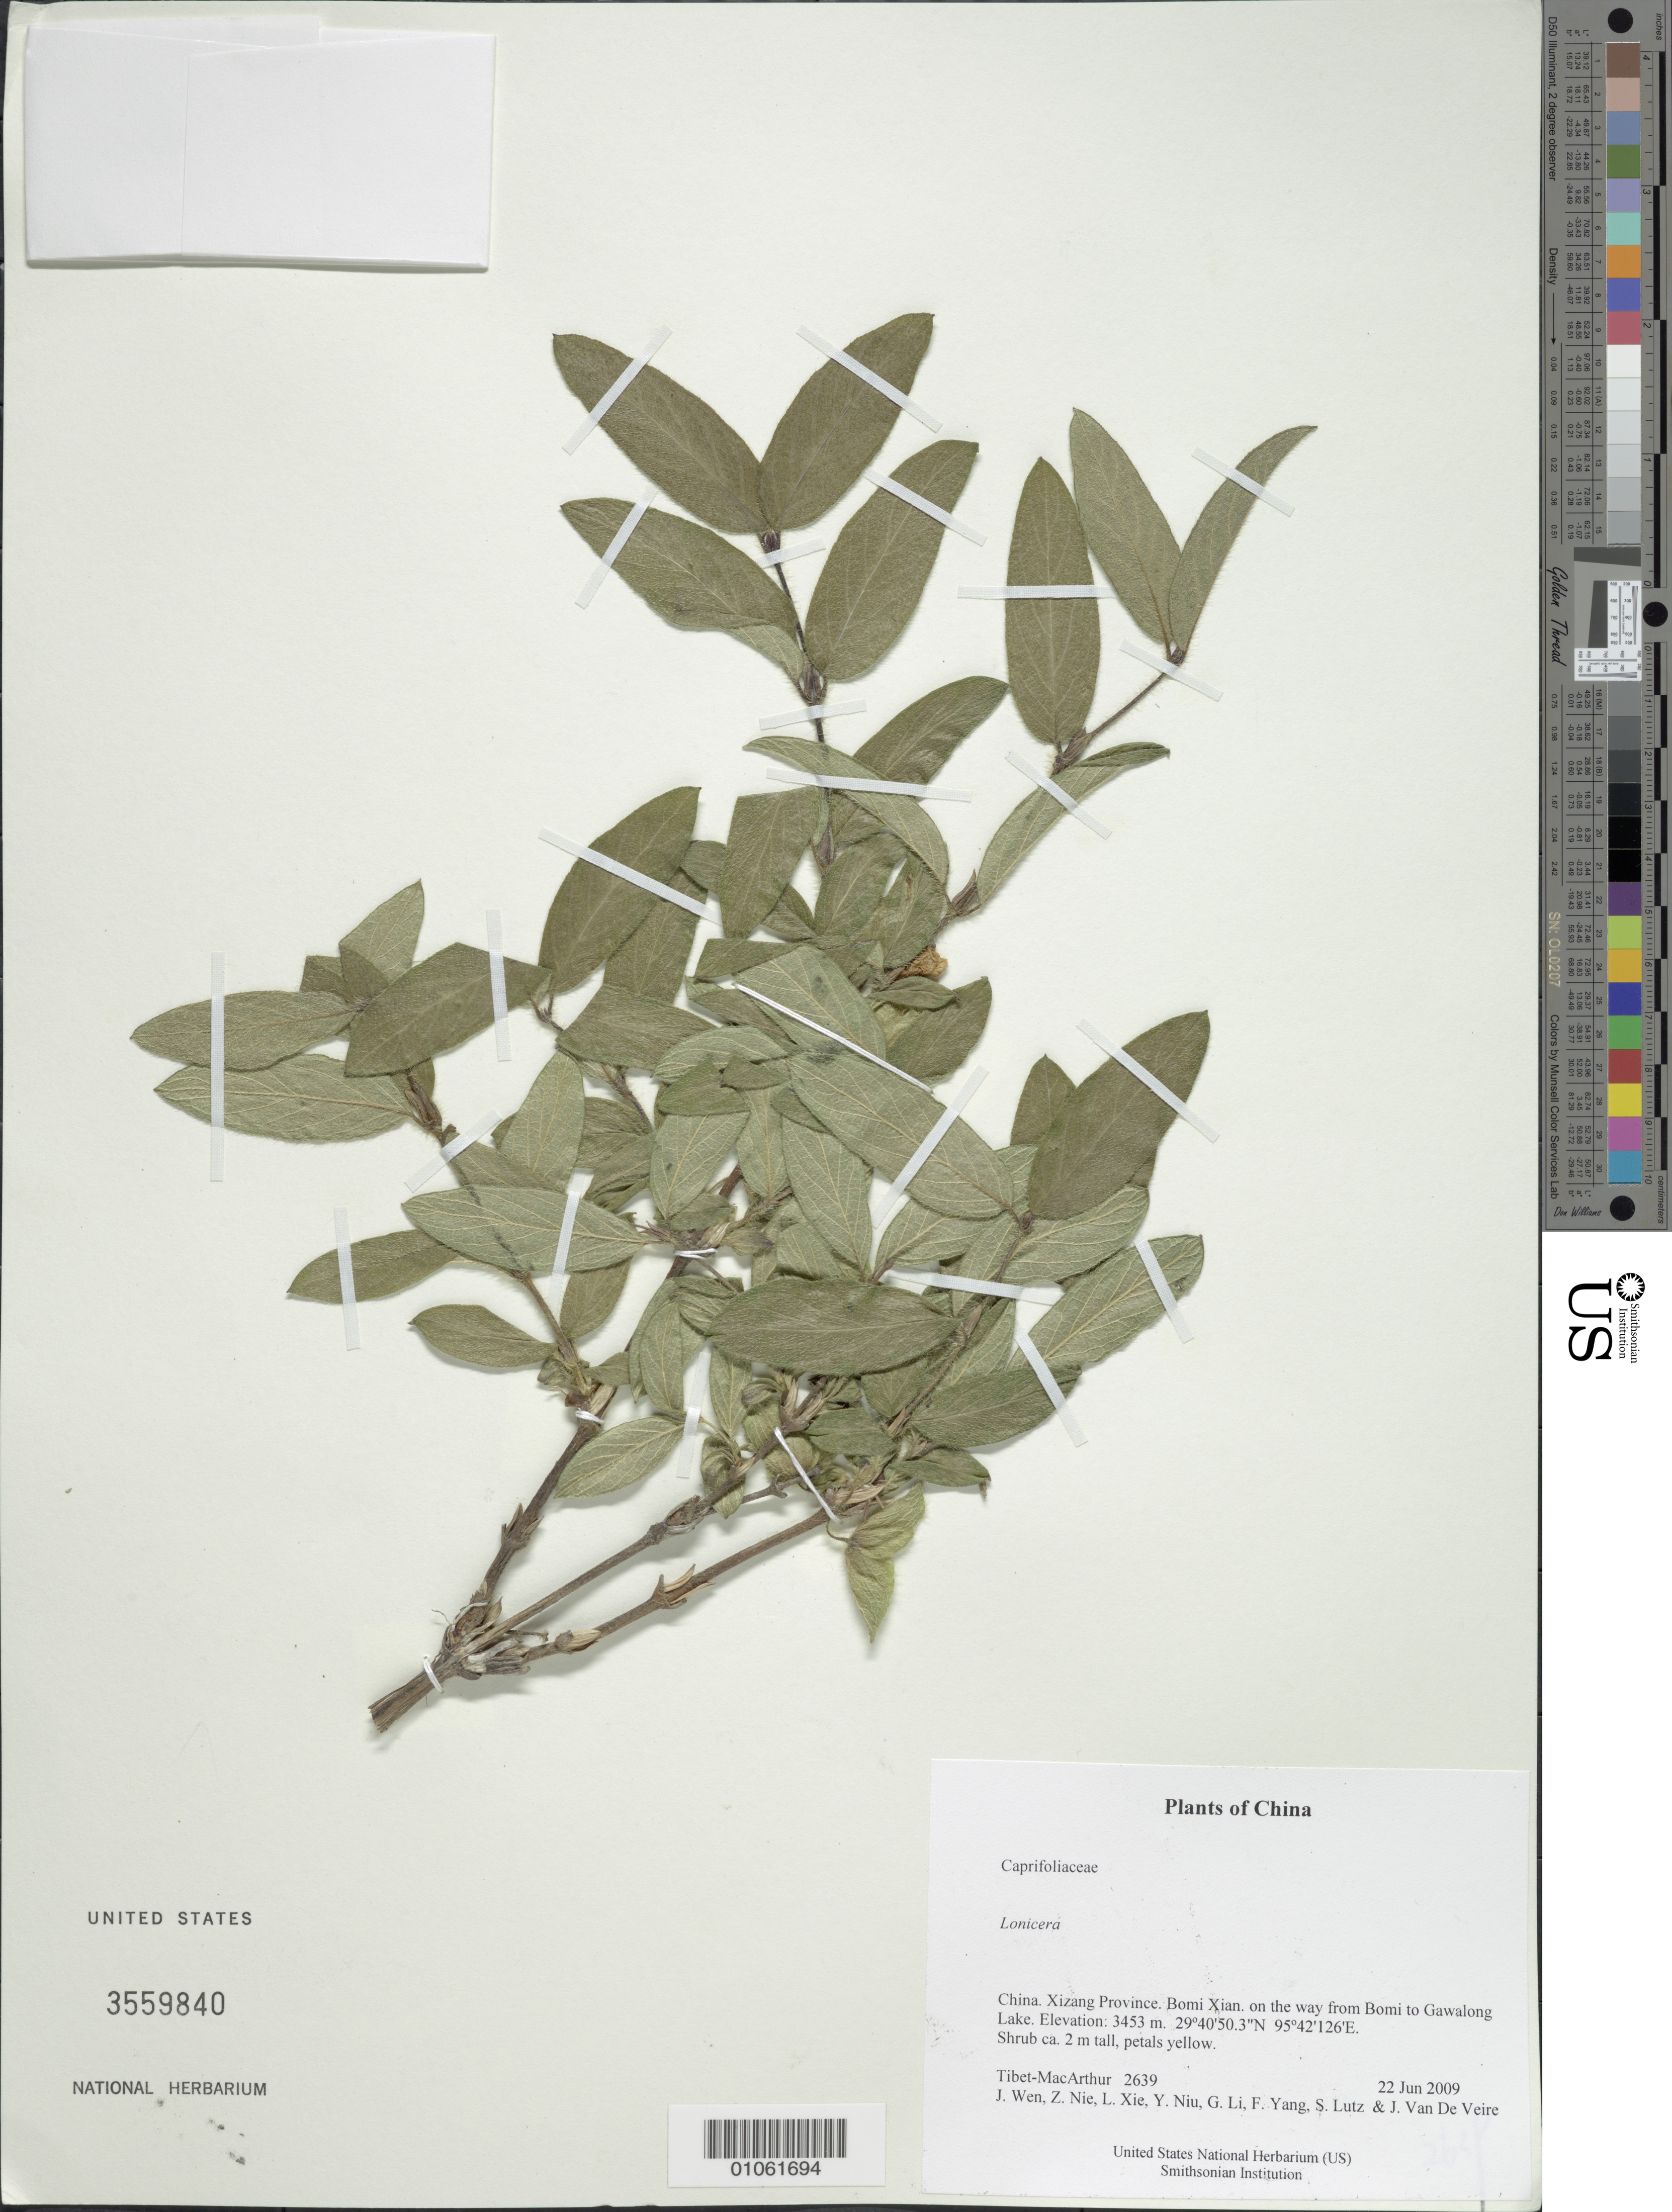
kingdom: Plantae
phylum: Tracheophyta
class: Magnoliopsida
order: Dipsacales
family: Caprifoliaceae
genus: Lonicera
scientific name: Lonicera sp.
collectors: Tibet-MacArthur, J. Wen, Z. Nie, L. Xie, Y. Niu, G. Li, F. Yang, S. Lutz & J. Van De Veire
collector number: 2639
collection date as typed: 22 Jun 2009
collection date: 2009-06-22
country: China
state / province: Xizang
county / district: Bomi Xian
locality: on the way from Bomi to Gawalong Lake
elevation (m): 3453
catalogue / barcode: US 3559840